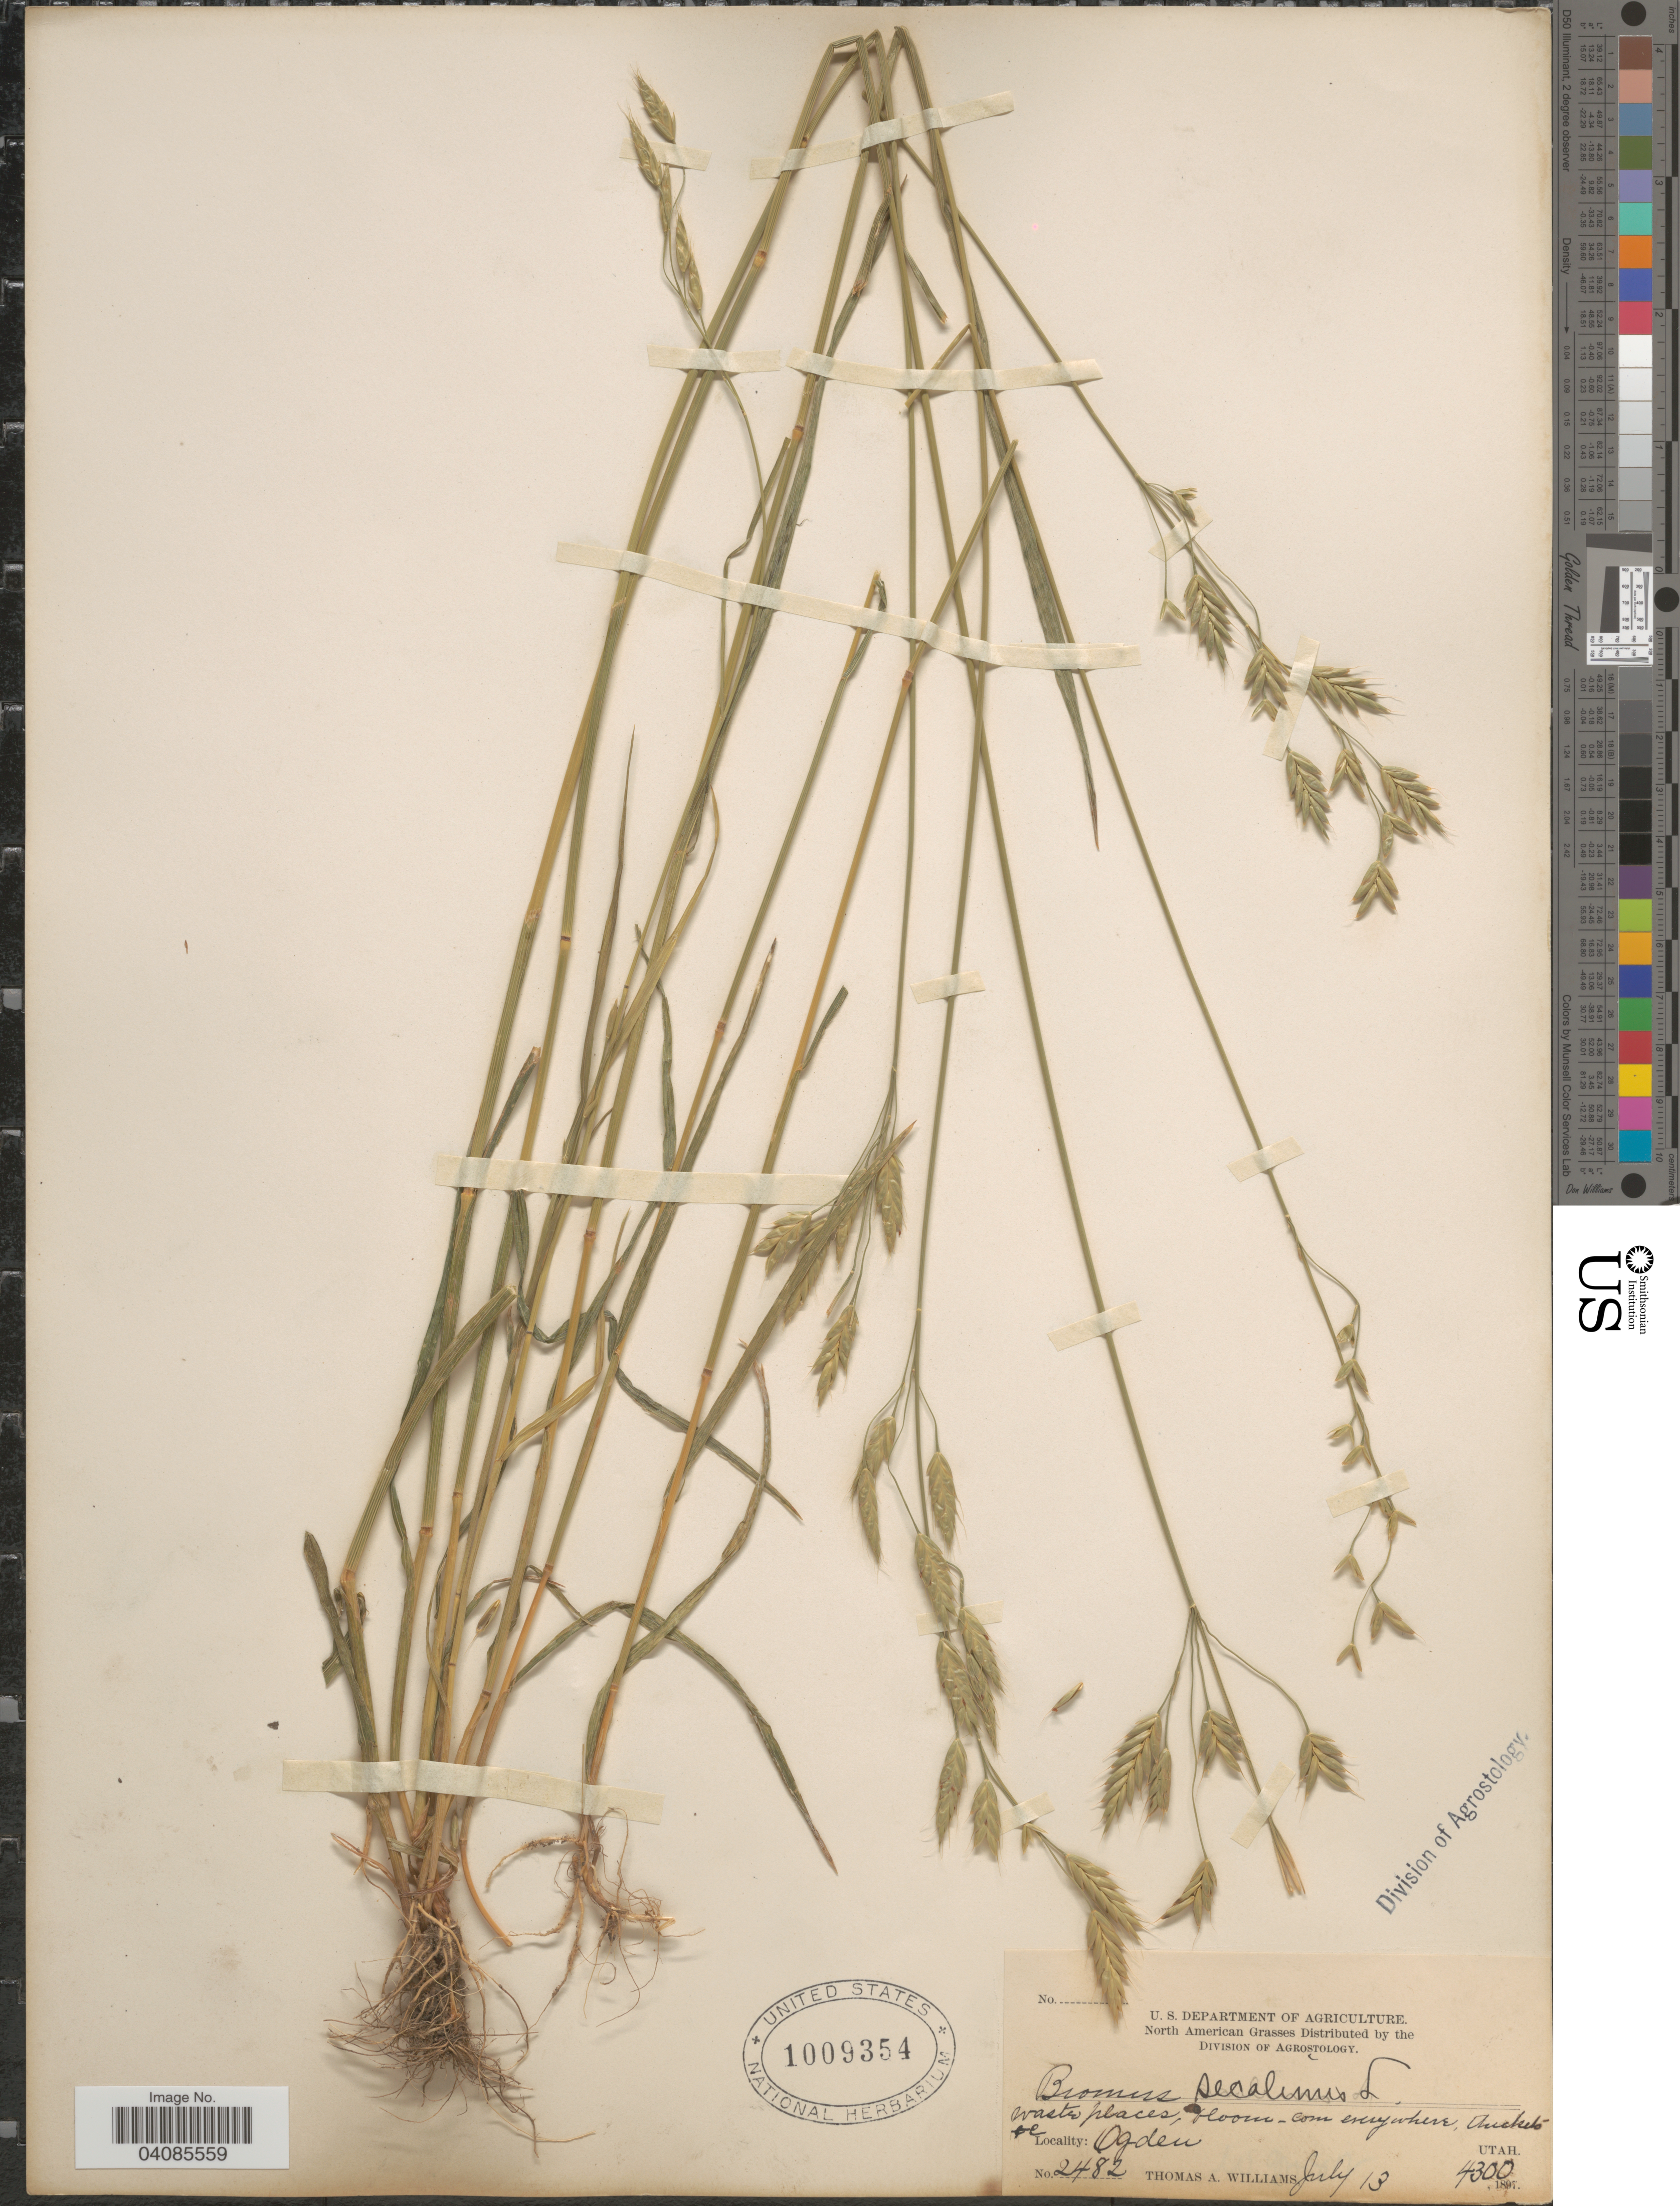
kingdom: Plantae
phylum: Tracheophyta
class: Liliopsida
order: Poales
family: Poaceae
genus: Bromus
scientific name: Bromus secalinus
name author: L.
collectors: T. A. Williams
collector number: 2482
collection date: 1897-07-13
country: United States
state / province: Utah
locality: Ogden.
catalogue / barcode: US 1009354